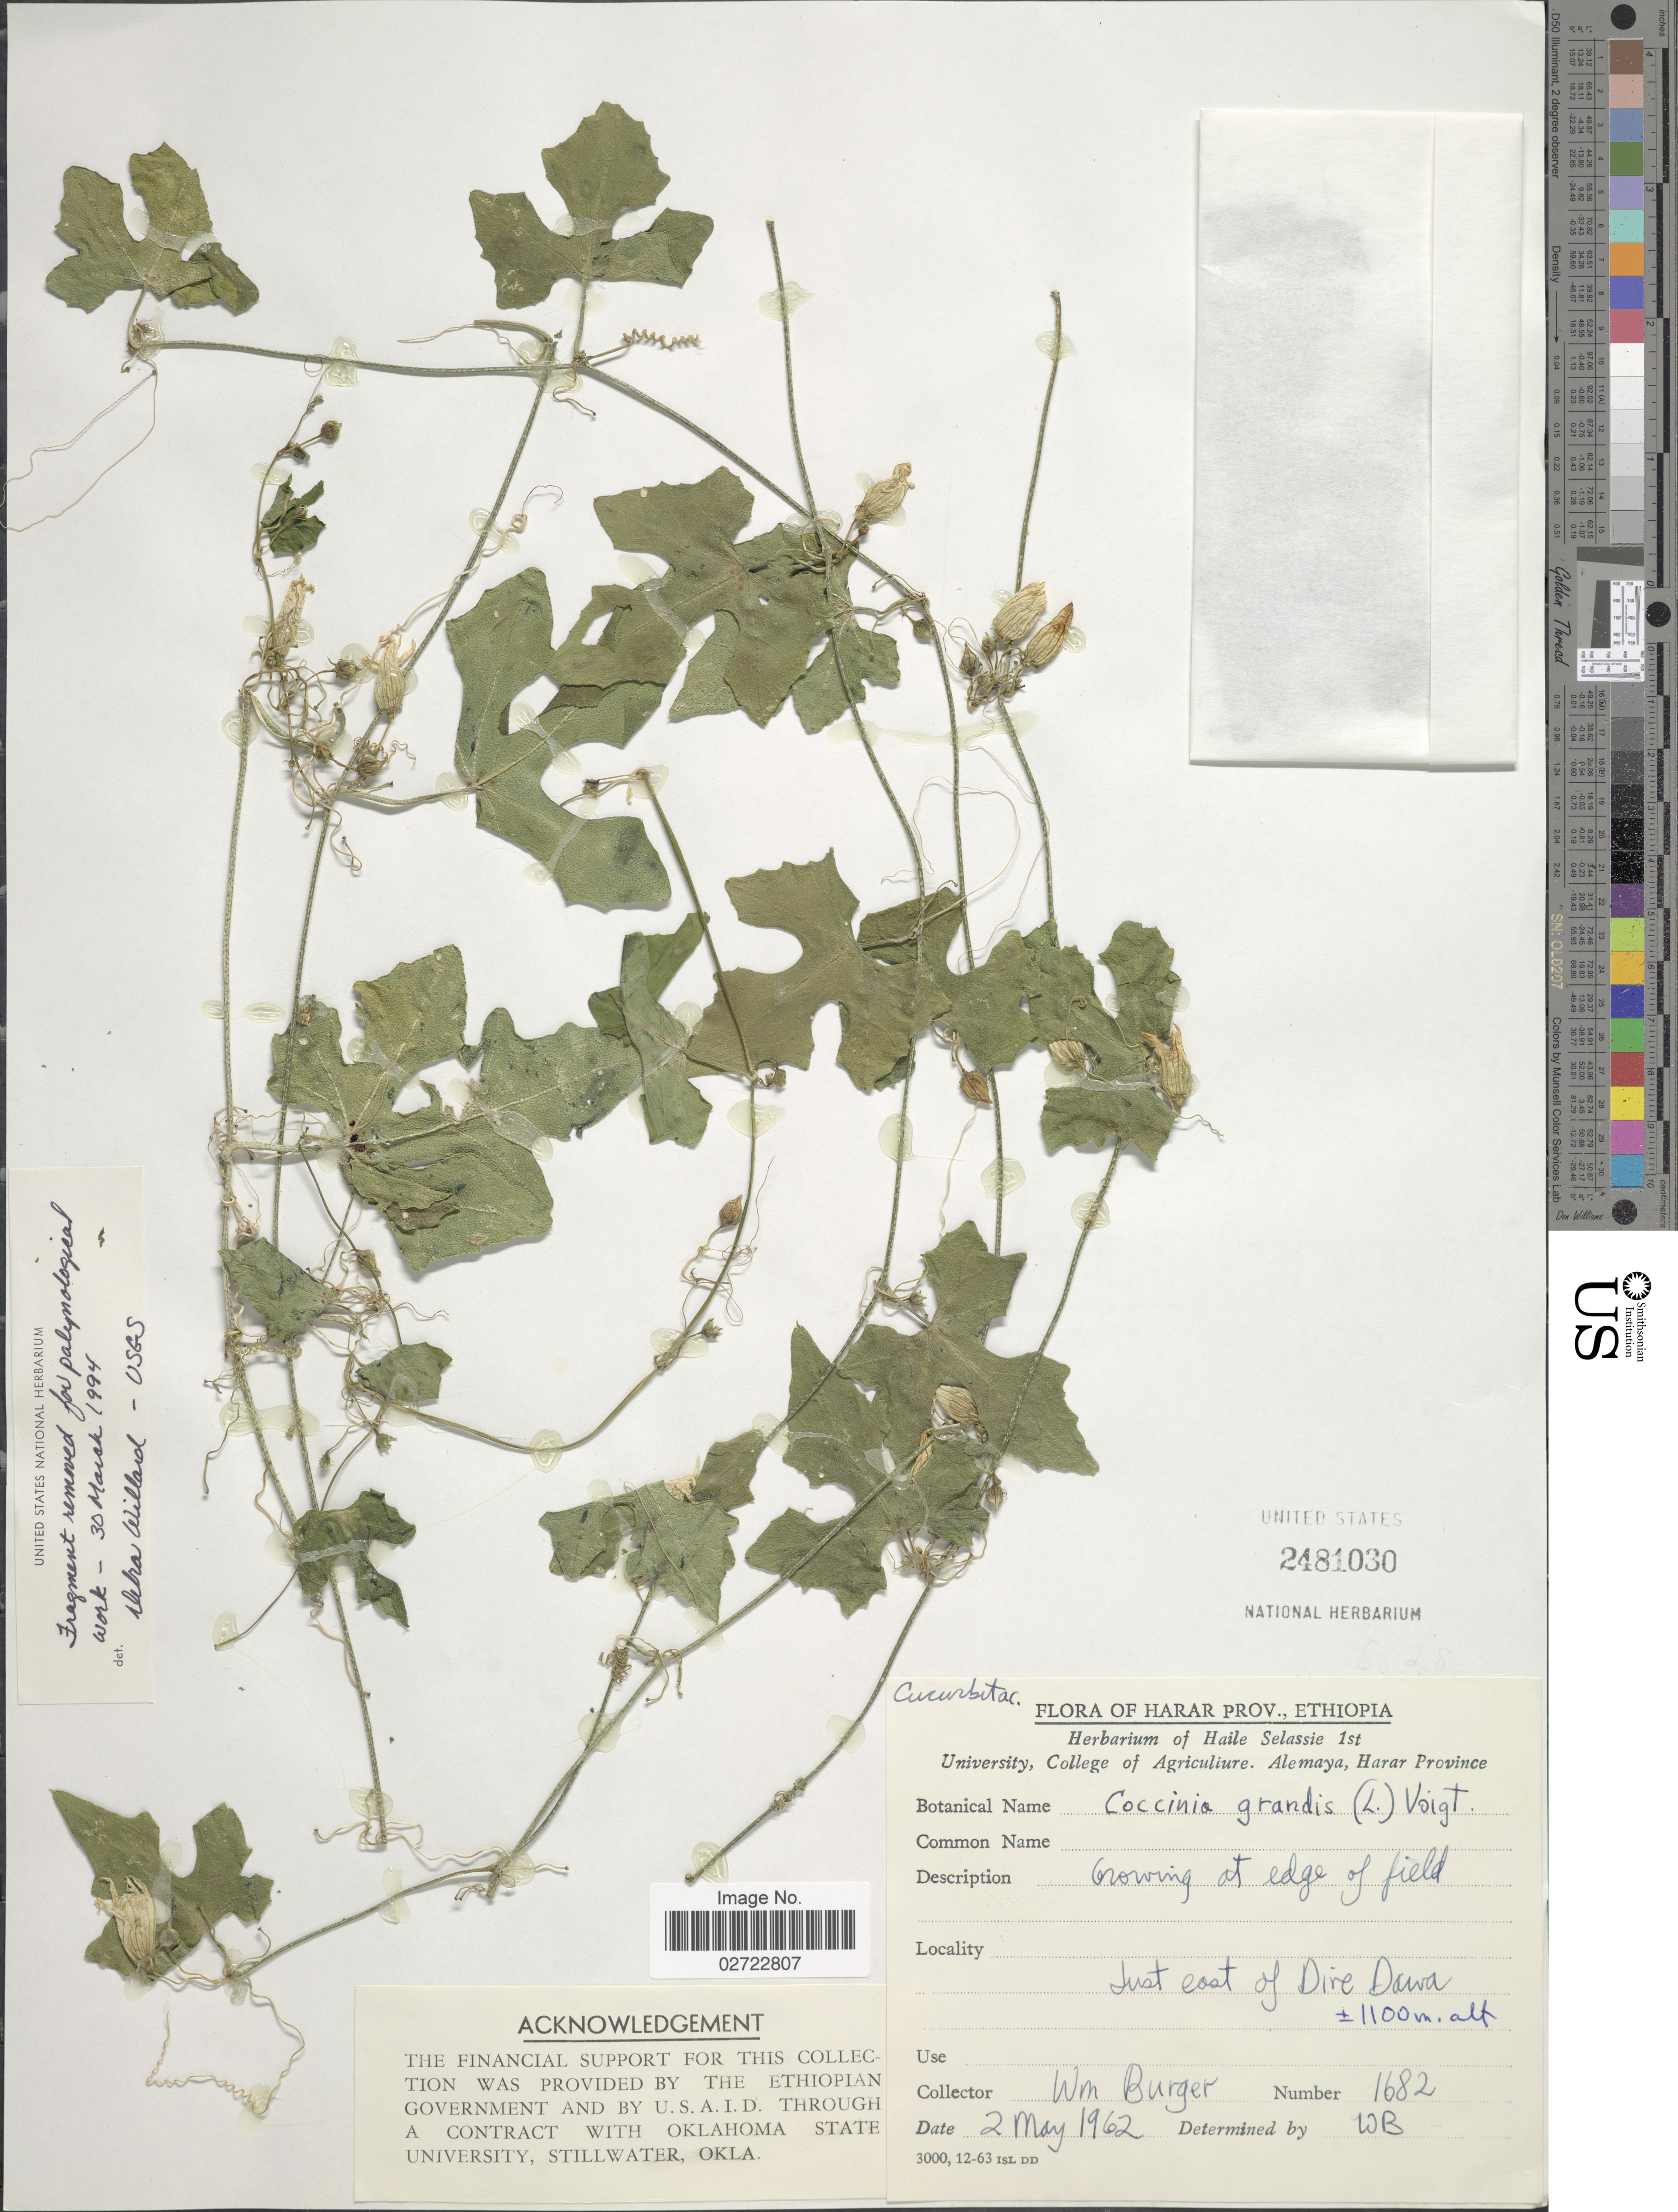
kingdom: Plantae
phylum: Tracheophyta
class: Magnoliopsida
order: Cucurbitales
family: Cucurbitaceae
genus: Coccinia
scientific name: Coccinia grandis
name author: (L.) Voigt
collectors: W. Burger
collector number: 1682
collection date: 1962-05-02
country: Ethiopia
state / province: Dire Dawa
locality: Harar Prov. Just east of Dire Dawa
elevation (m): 1100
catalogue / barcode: US 2481030